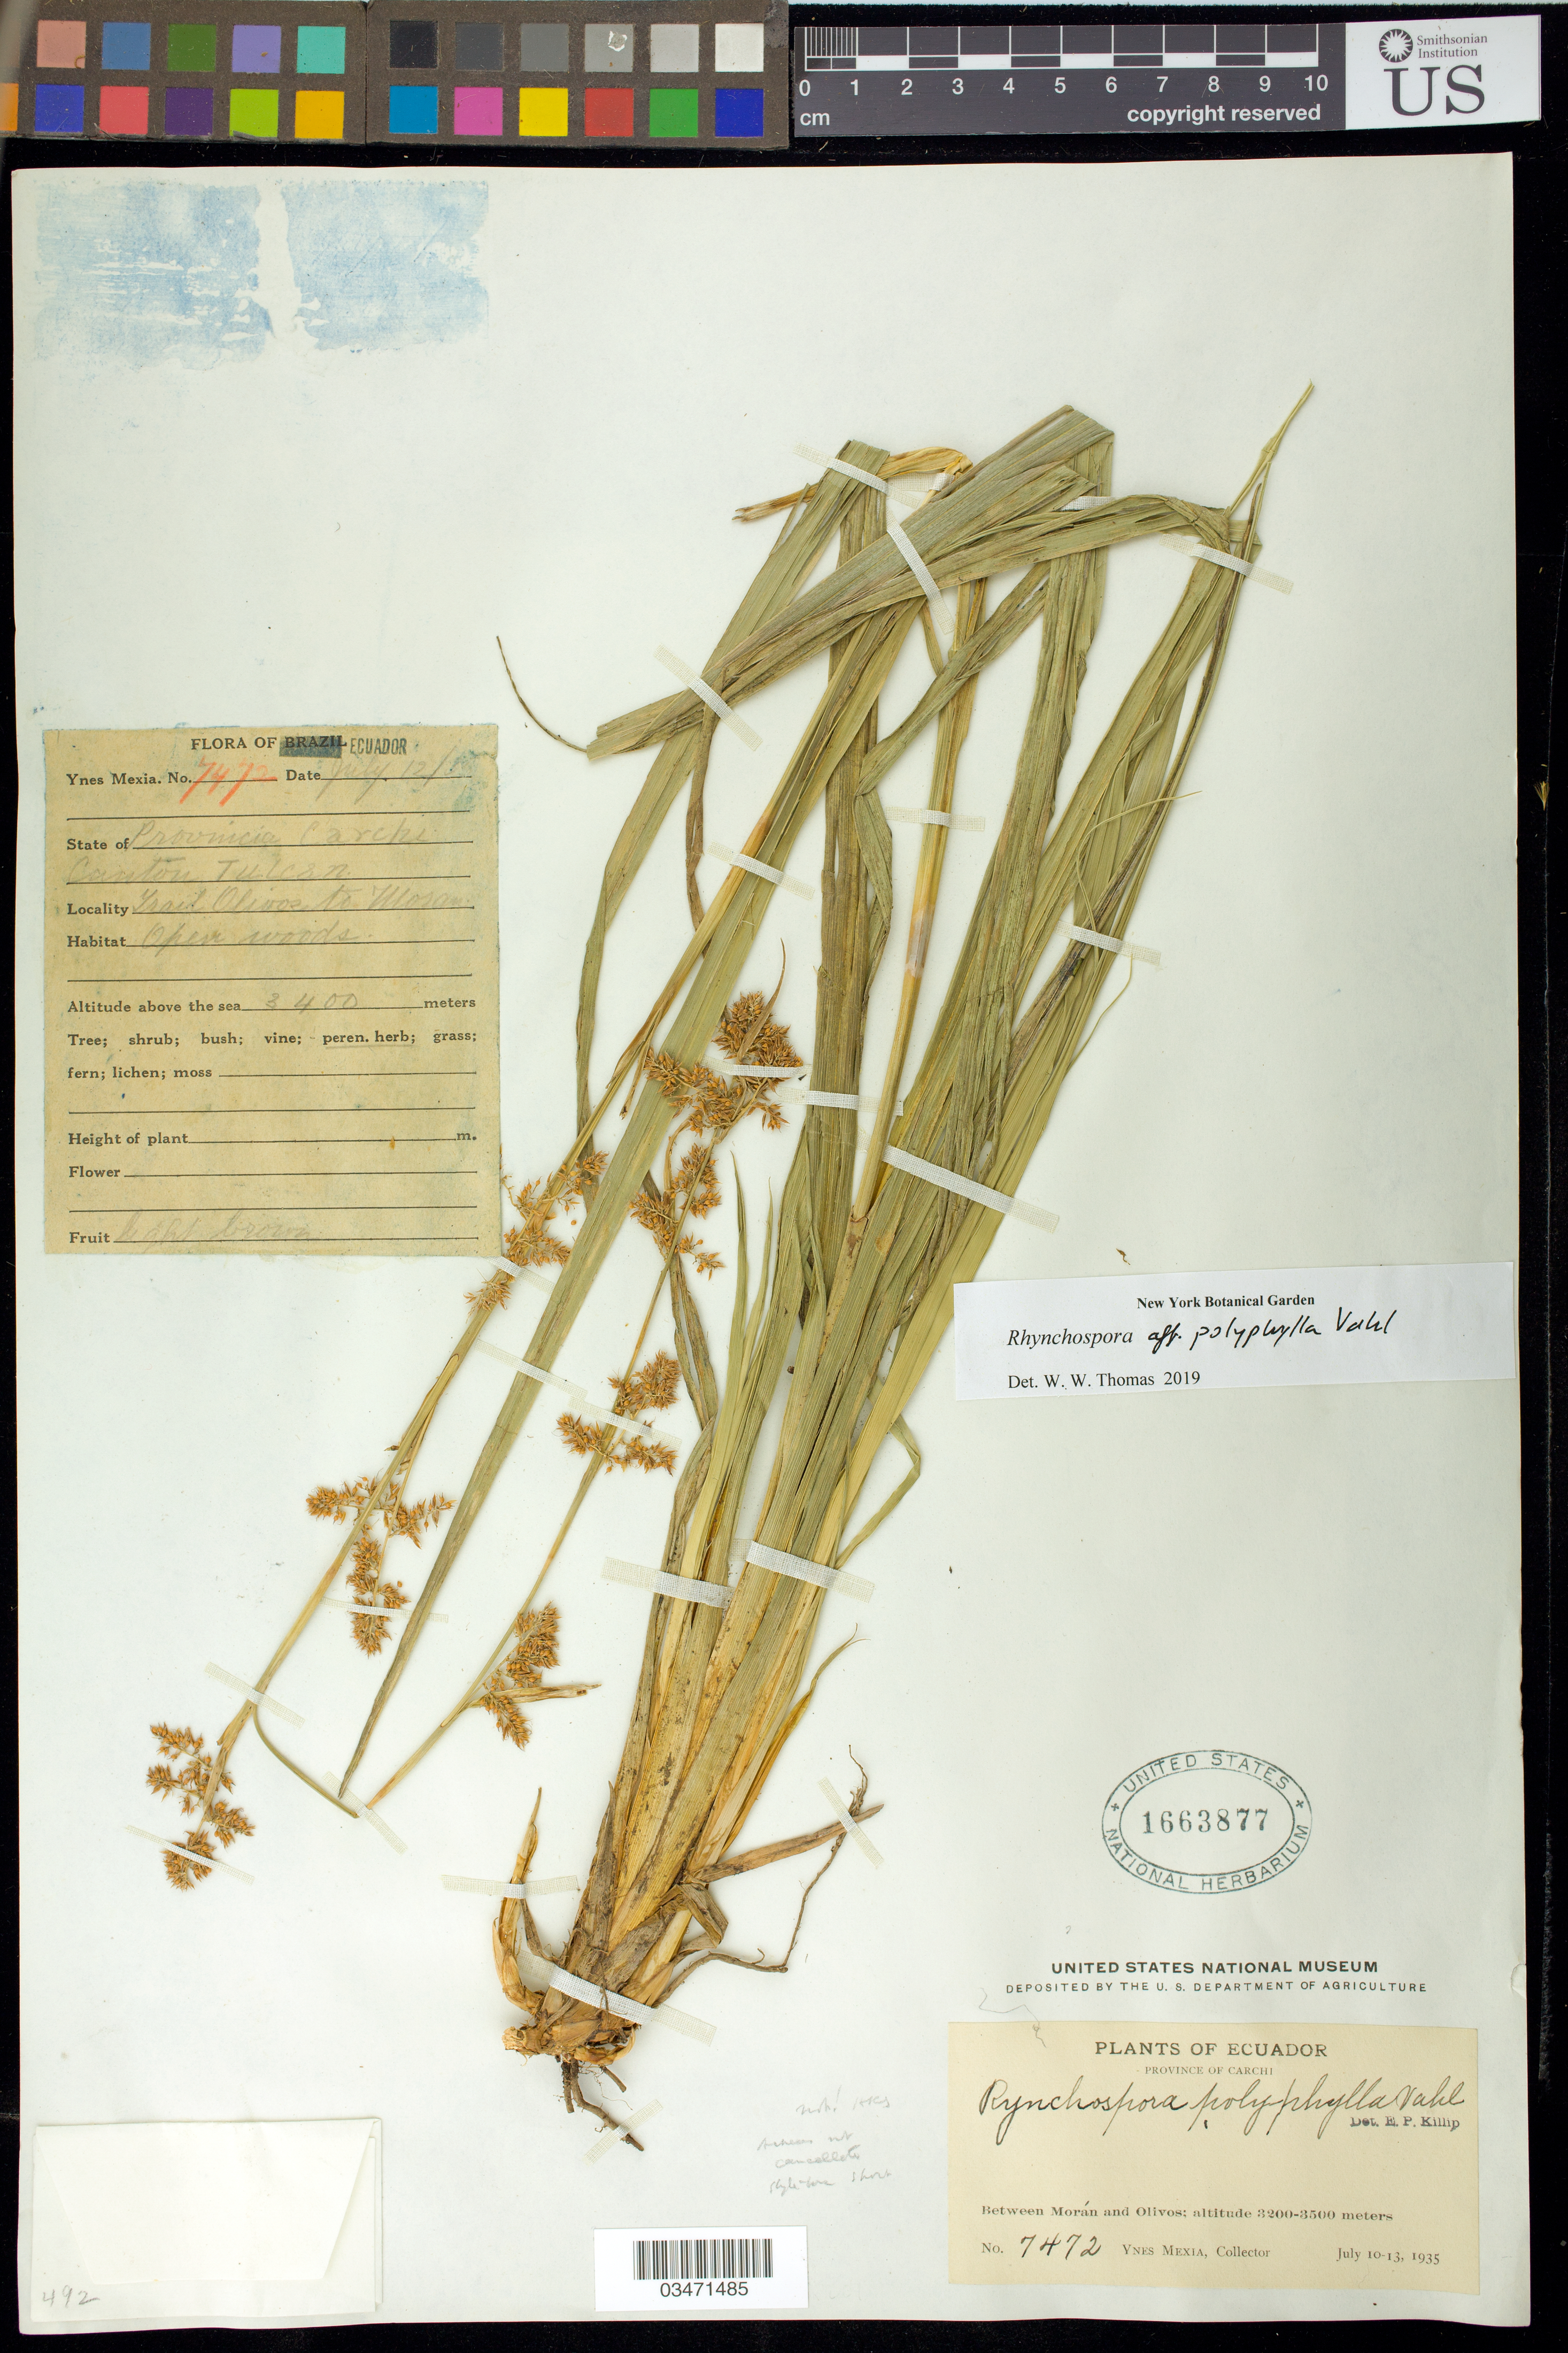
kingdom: Plantae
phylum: Tracheophyta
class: Liliopsida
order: Poales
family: Cyperaceae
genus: Rhynchospora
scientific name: Rhynchospora polyphylla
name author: (Vahl) Vahl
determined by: Thomas, W. W.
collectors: Y. Mexia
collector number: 7472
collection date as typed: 10 July 1935 to 13 July 1935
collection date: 1935-07-10/1935-07-13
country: Ecuador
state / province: Carchi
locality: Prov. Carchi, between Morán and Olivos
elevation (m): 3200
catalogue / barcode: US 1663877